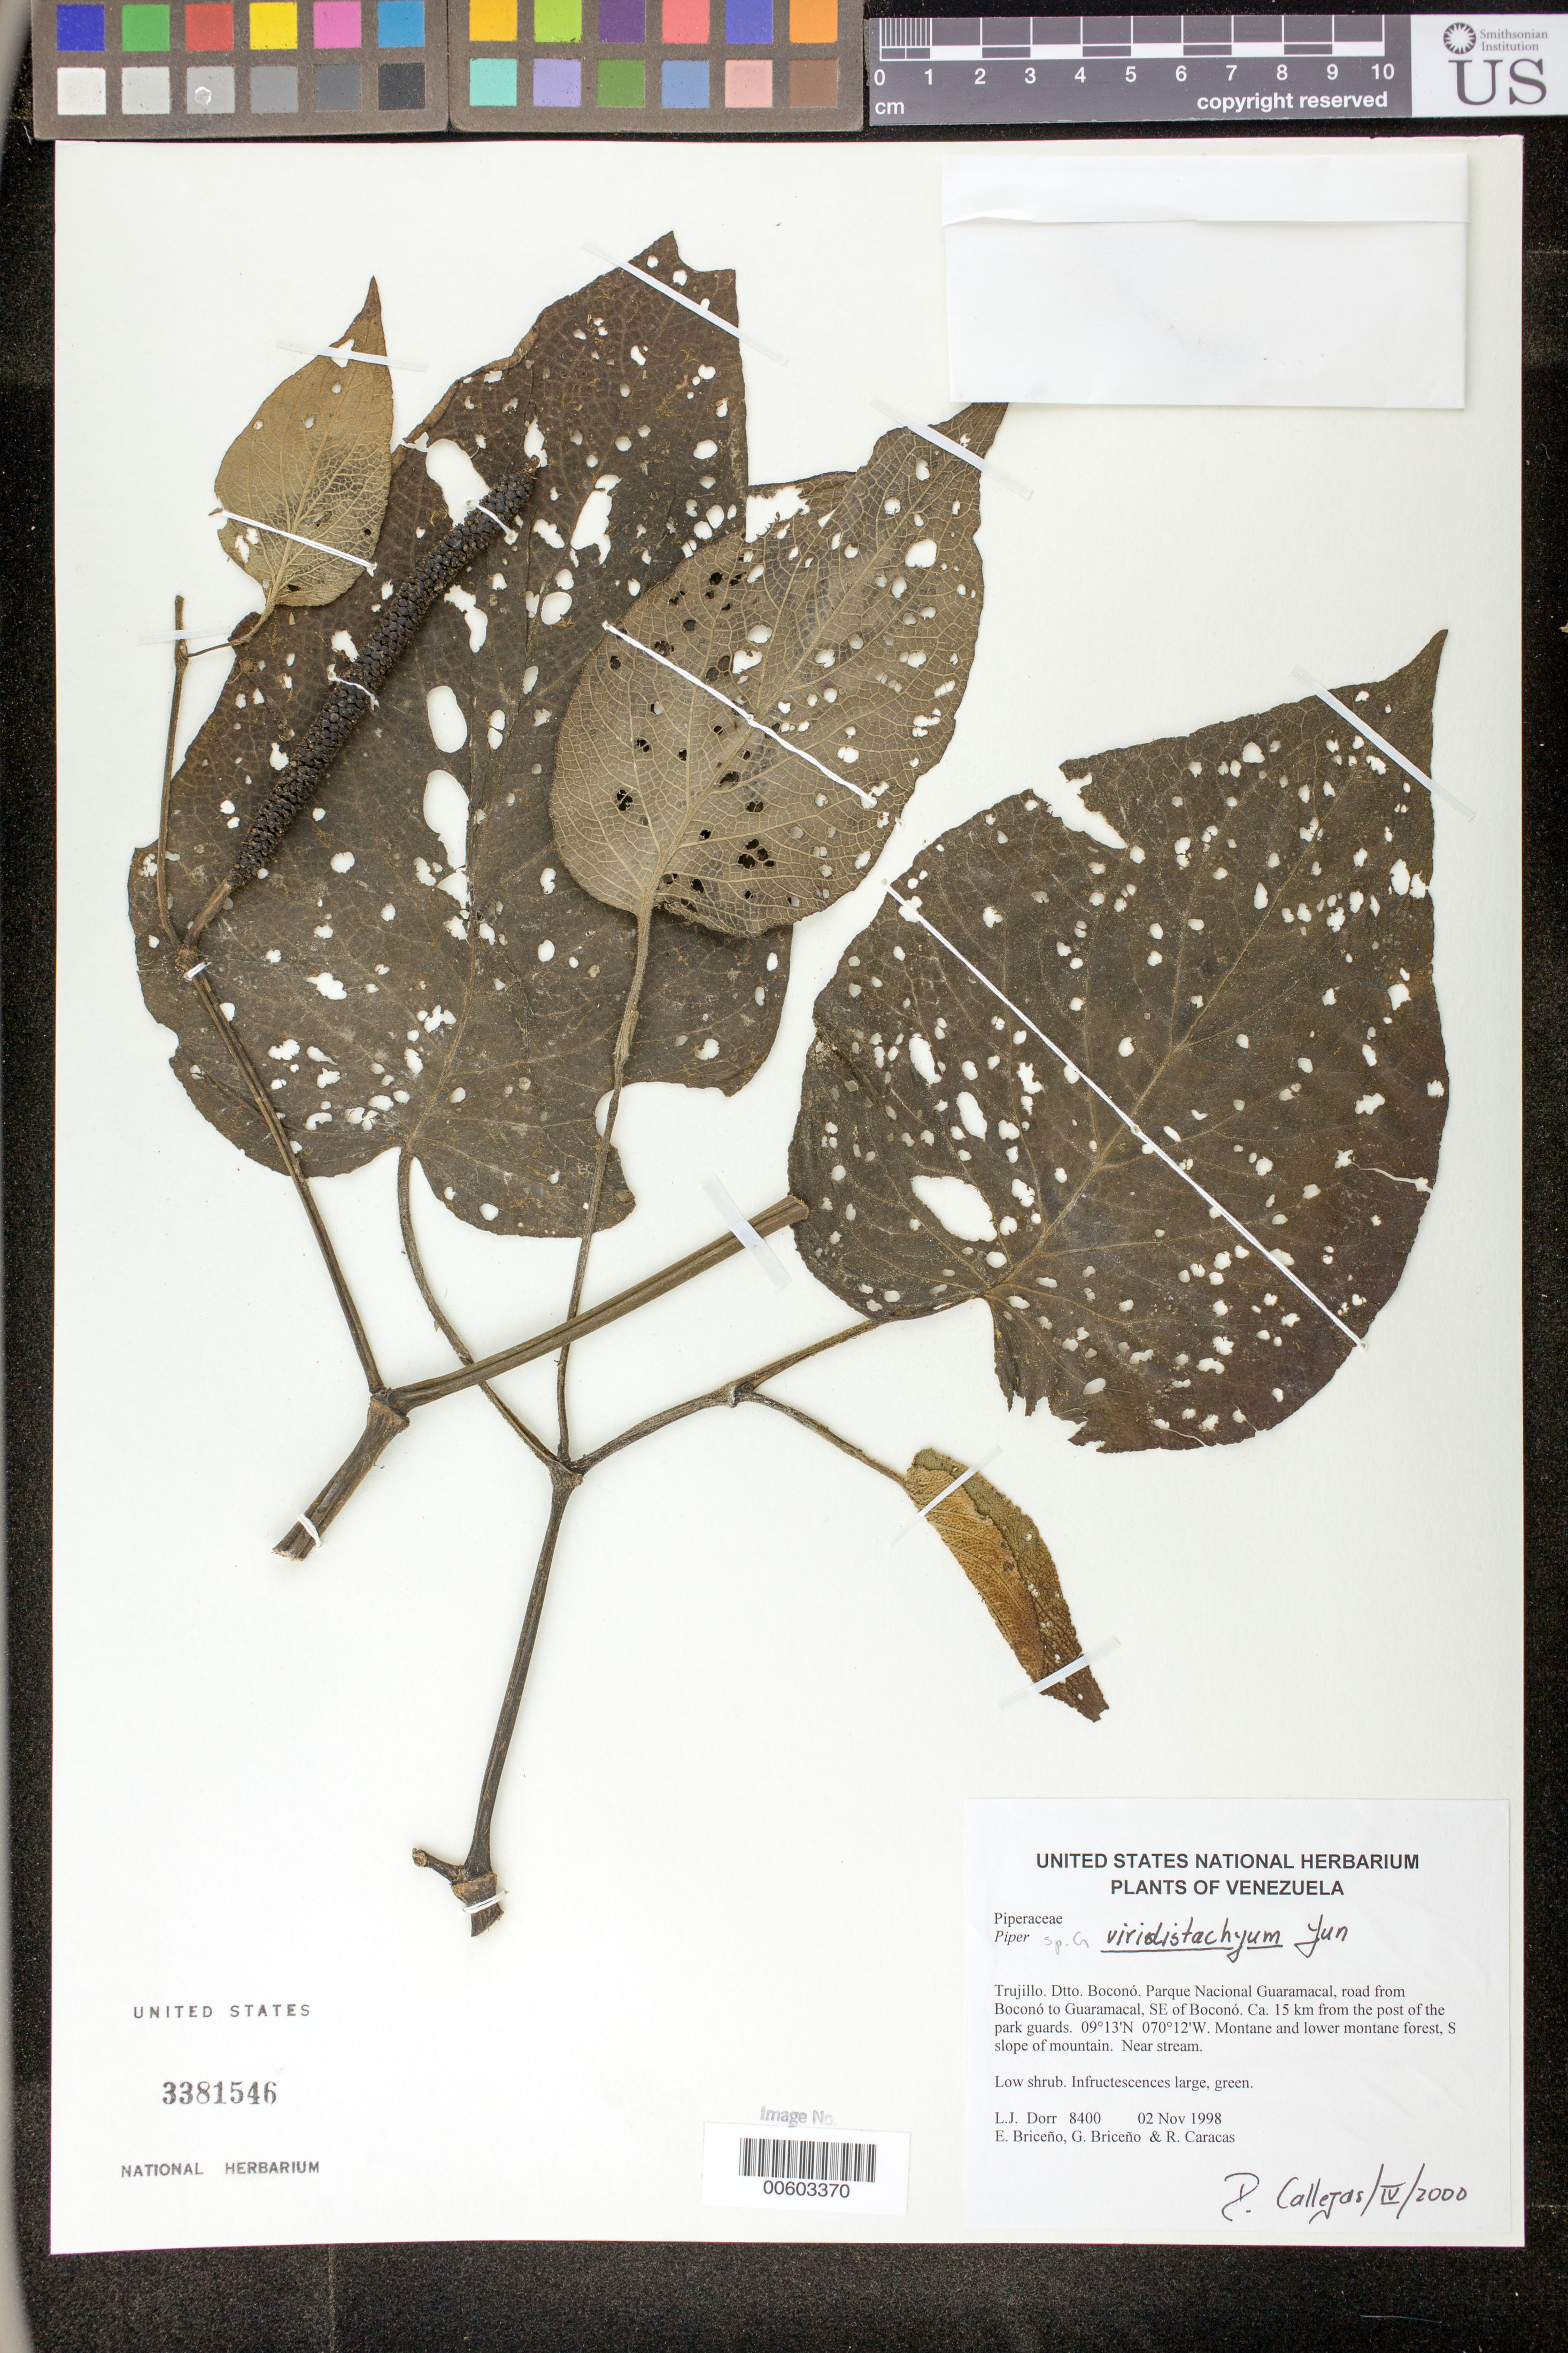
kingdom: Plantae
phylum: Tracheophyta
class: Magnoliopsida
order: Piperales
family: Piperaceae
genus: Piper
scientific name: Piper viridistachyum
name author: Yunck.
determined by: Callejas, Ricardo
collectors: L. J. Dorr, E. Briceño, G. Briceño & R. Caracas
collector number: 8400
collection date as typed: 02 Nov 1998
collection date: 1998-11-02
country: Venezuela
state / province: Trujillo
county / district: Boconó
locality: Parque Nacional Guaramacal, road from Boconó to Guaramacal, SE of Boconó, ca. 15 km from the post of the park guards.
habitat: Montane and lower montane forest, S slope of mountain. Near stream.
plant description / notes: HUA, PORT, US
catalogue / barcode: US 3381546